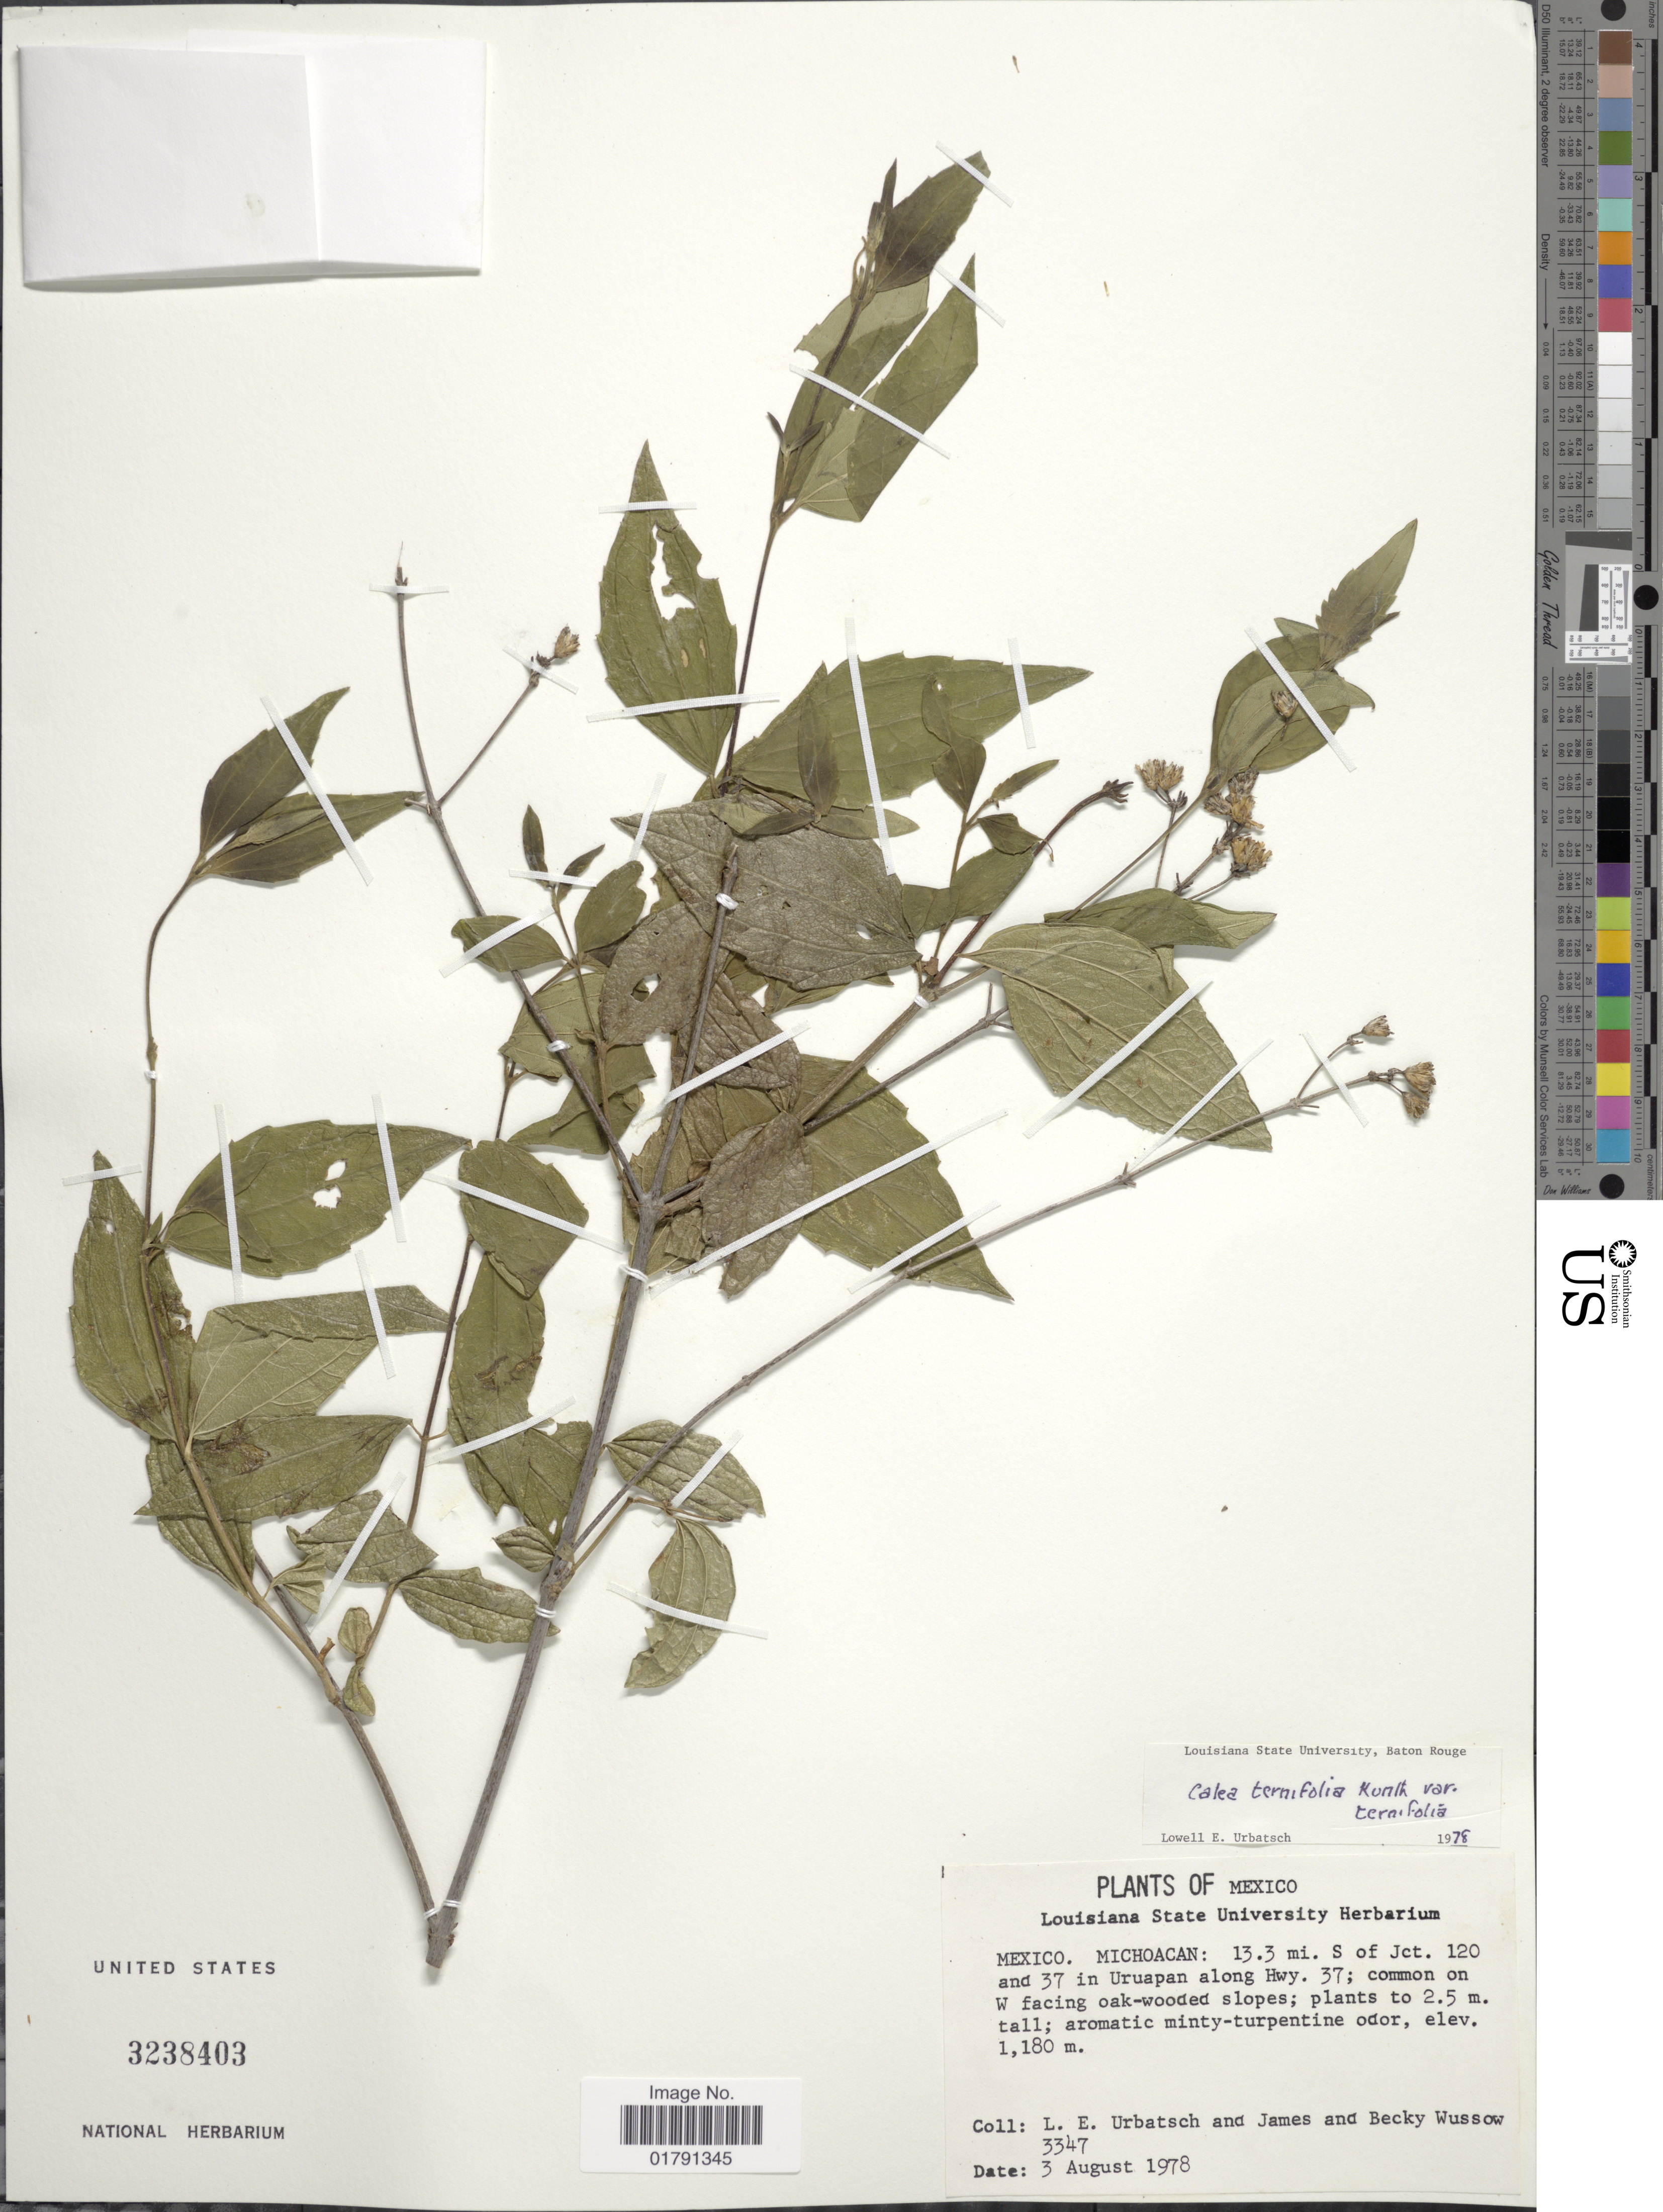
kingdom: Plantae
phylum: Tracheophyta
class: Magnoliopsida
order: Asterales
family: Asteraceae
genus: Calea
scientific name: Calea ternifolia var. ternifolia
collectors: L. E. Urbatsch, J. Wussow & B. Wussow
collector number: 3347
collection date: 1978-08-03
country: Mexico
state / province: Michoacán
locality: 13.3 mi S of Jct. 120 and 37 in Uruapan along Hwy 37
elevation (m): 1180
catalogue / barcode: US 3238403